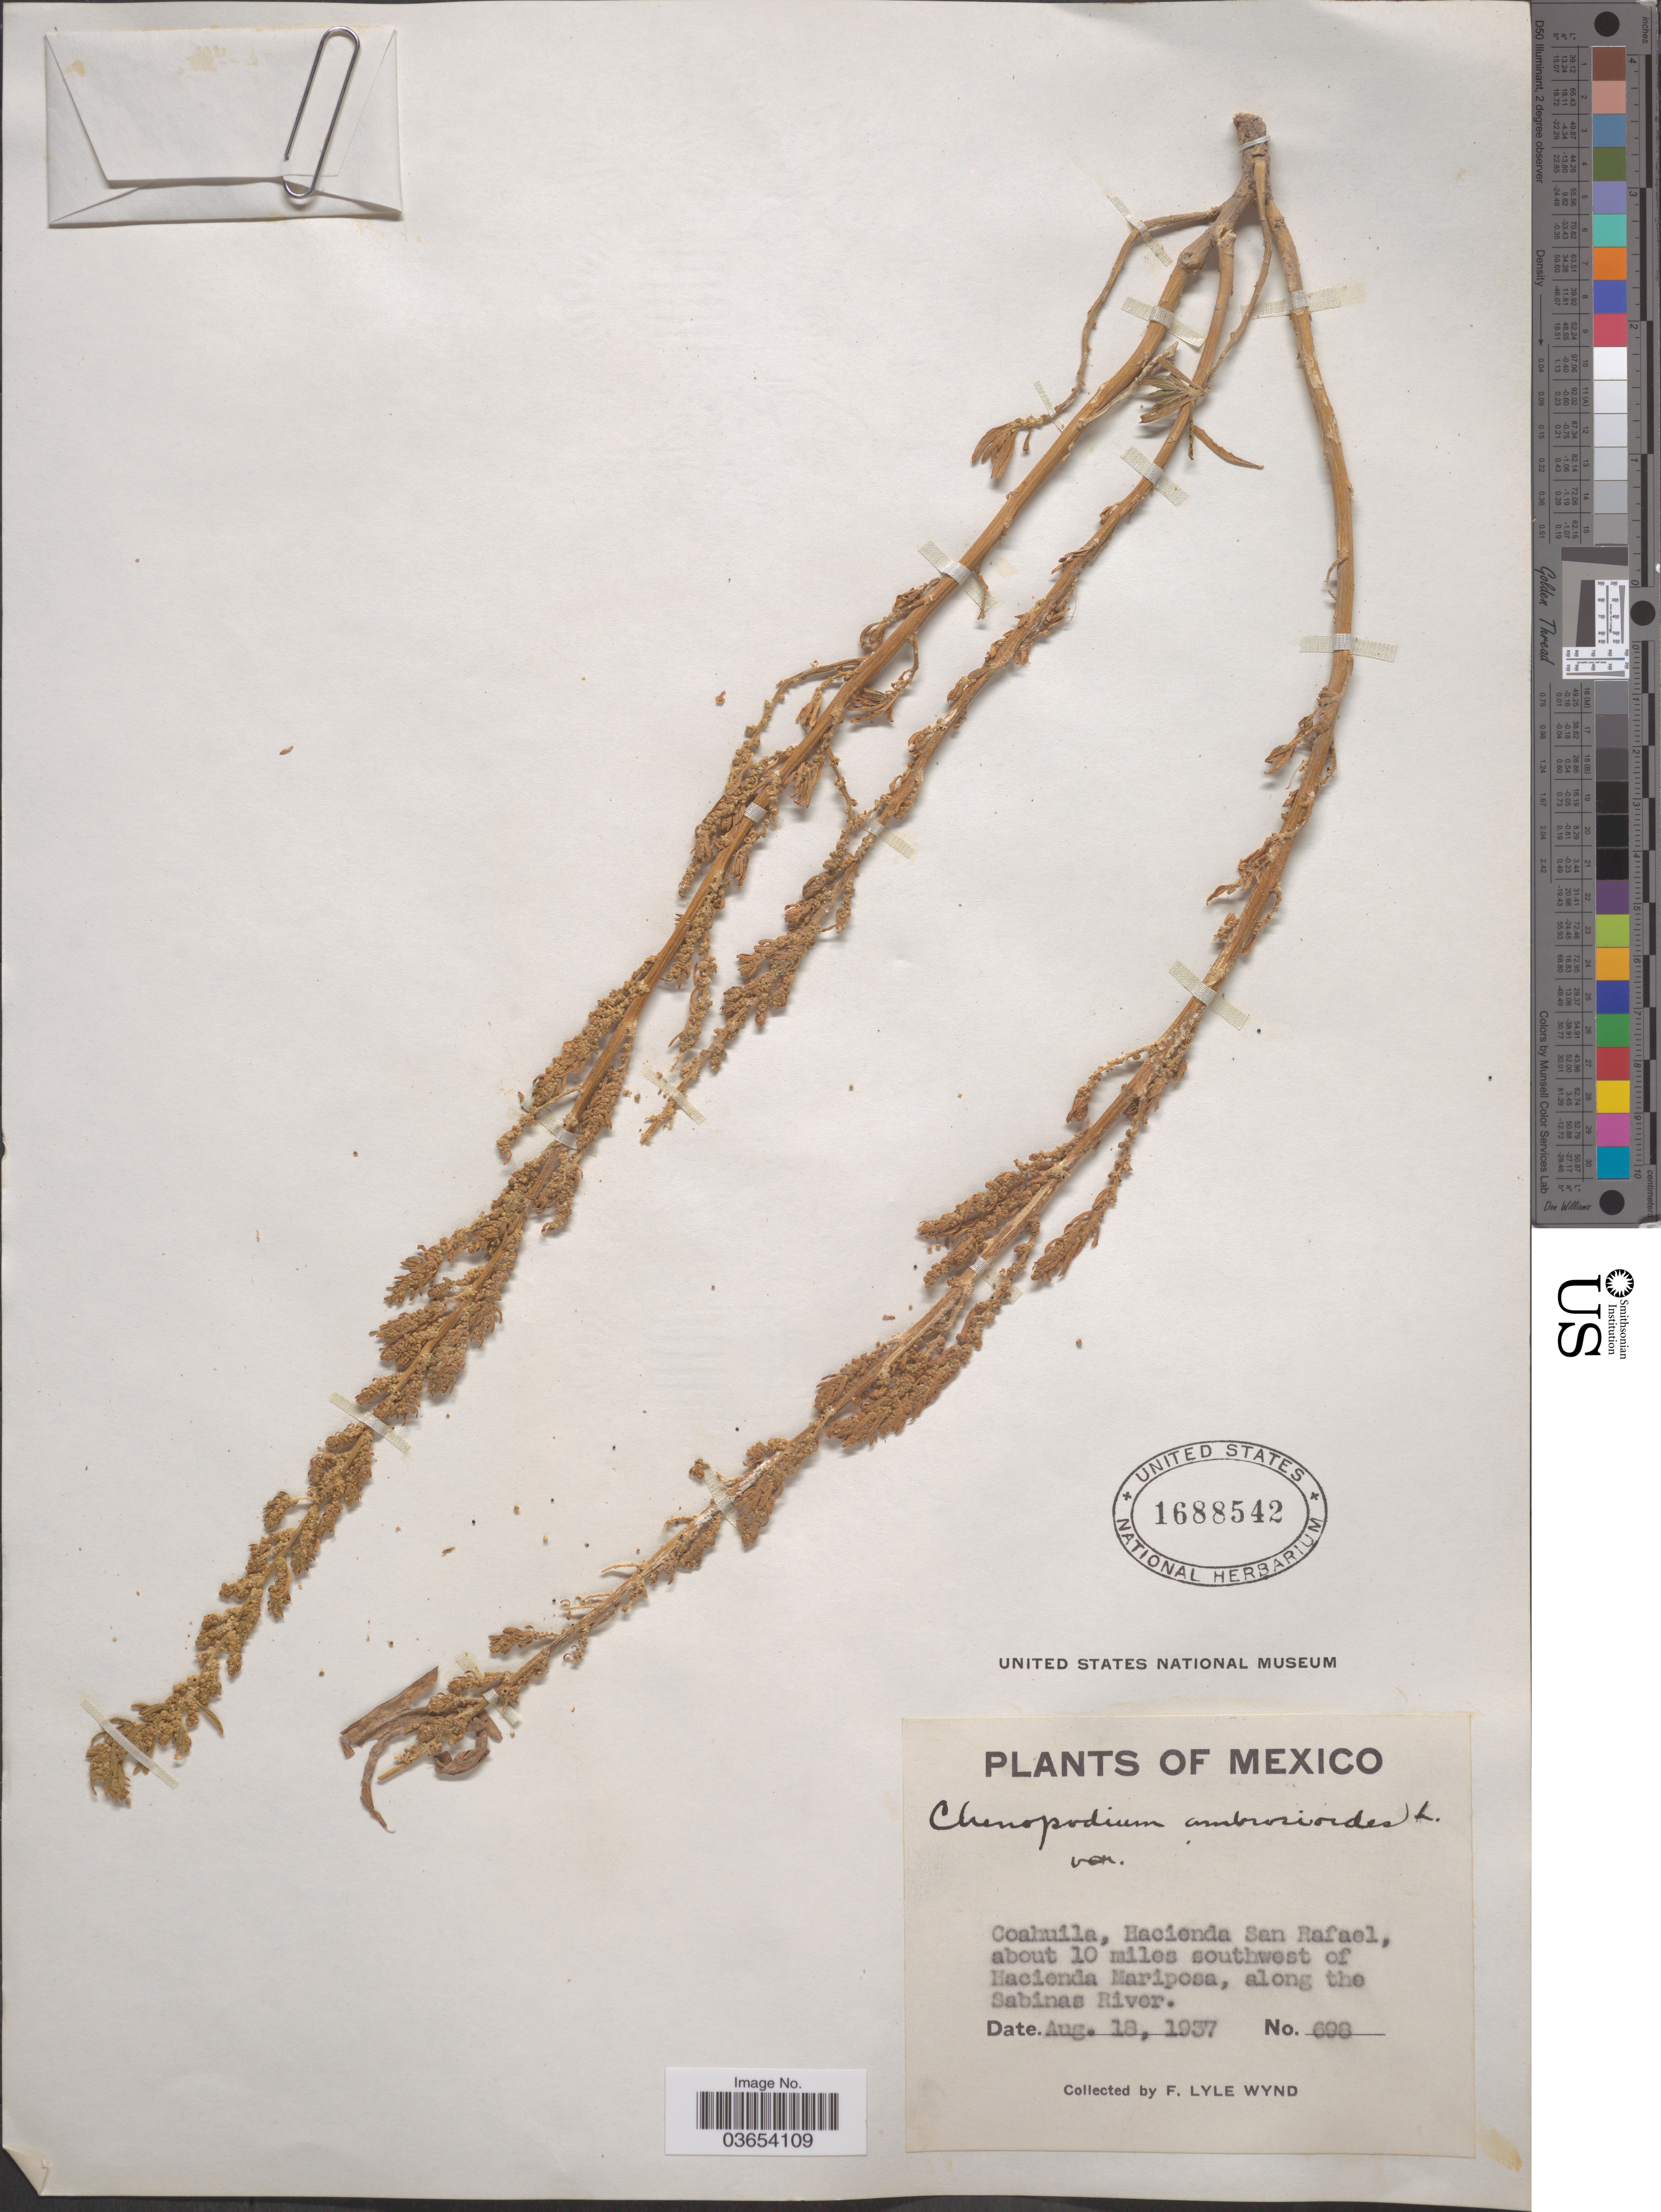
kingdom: Plantae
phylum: Tracheophyta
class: Magnoliopsida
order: Caryophyllales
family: Amaranthaceae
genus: Chenopodium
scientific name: Chenopodium ambrosioides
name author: L.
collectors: F. L. Wynd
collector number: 698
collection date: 1937-08-18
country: Mexico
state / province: Coahuila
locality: Hacienda San Rafael, about 10 miles southwest of Hacienda Mariposa, along the Sabinas River.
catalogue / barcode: US 1688542